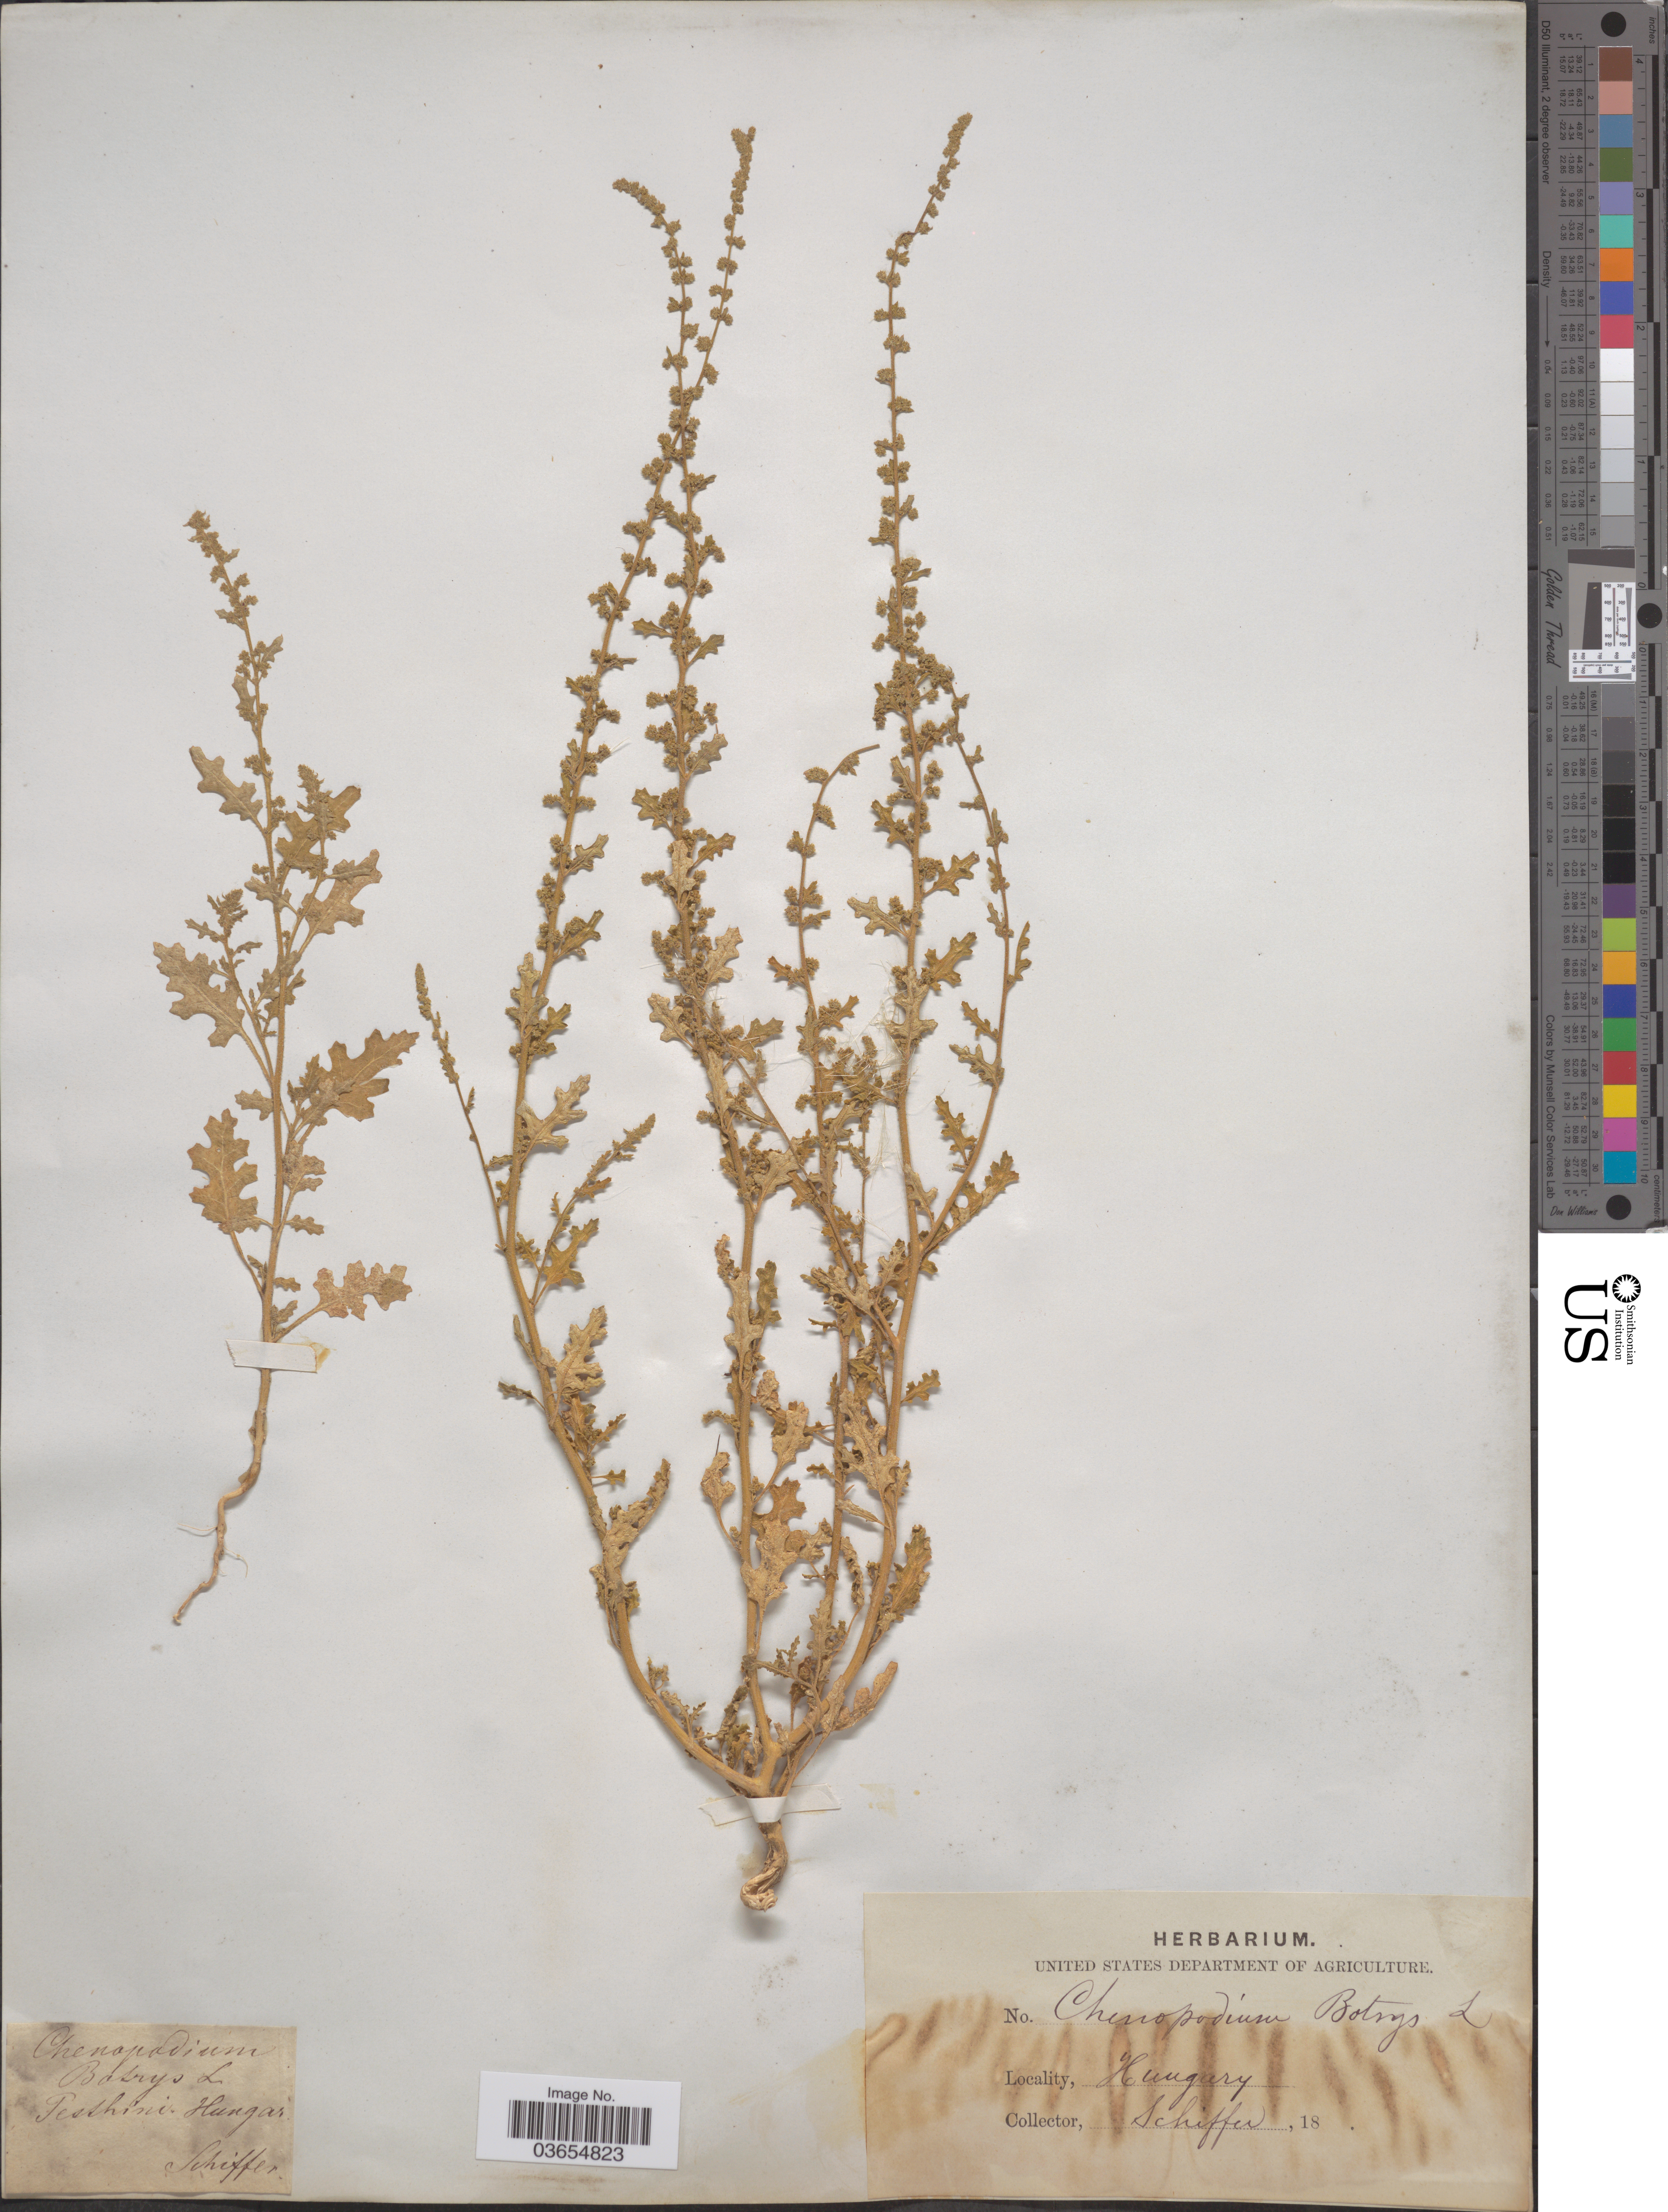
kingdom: Plantae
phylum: Tracheophyta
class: Magnoliopsida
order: Caryophyllales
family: Amaranthaceae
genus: Chenopodium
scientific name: Chenopodium botrys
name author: L.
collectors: Schiffer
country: Hungary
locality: Pesthini. Hungar.